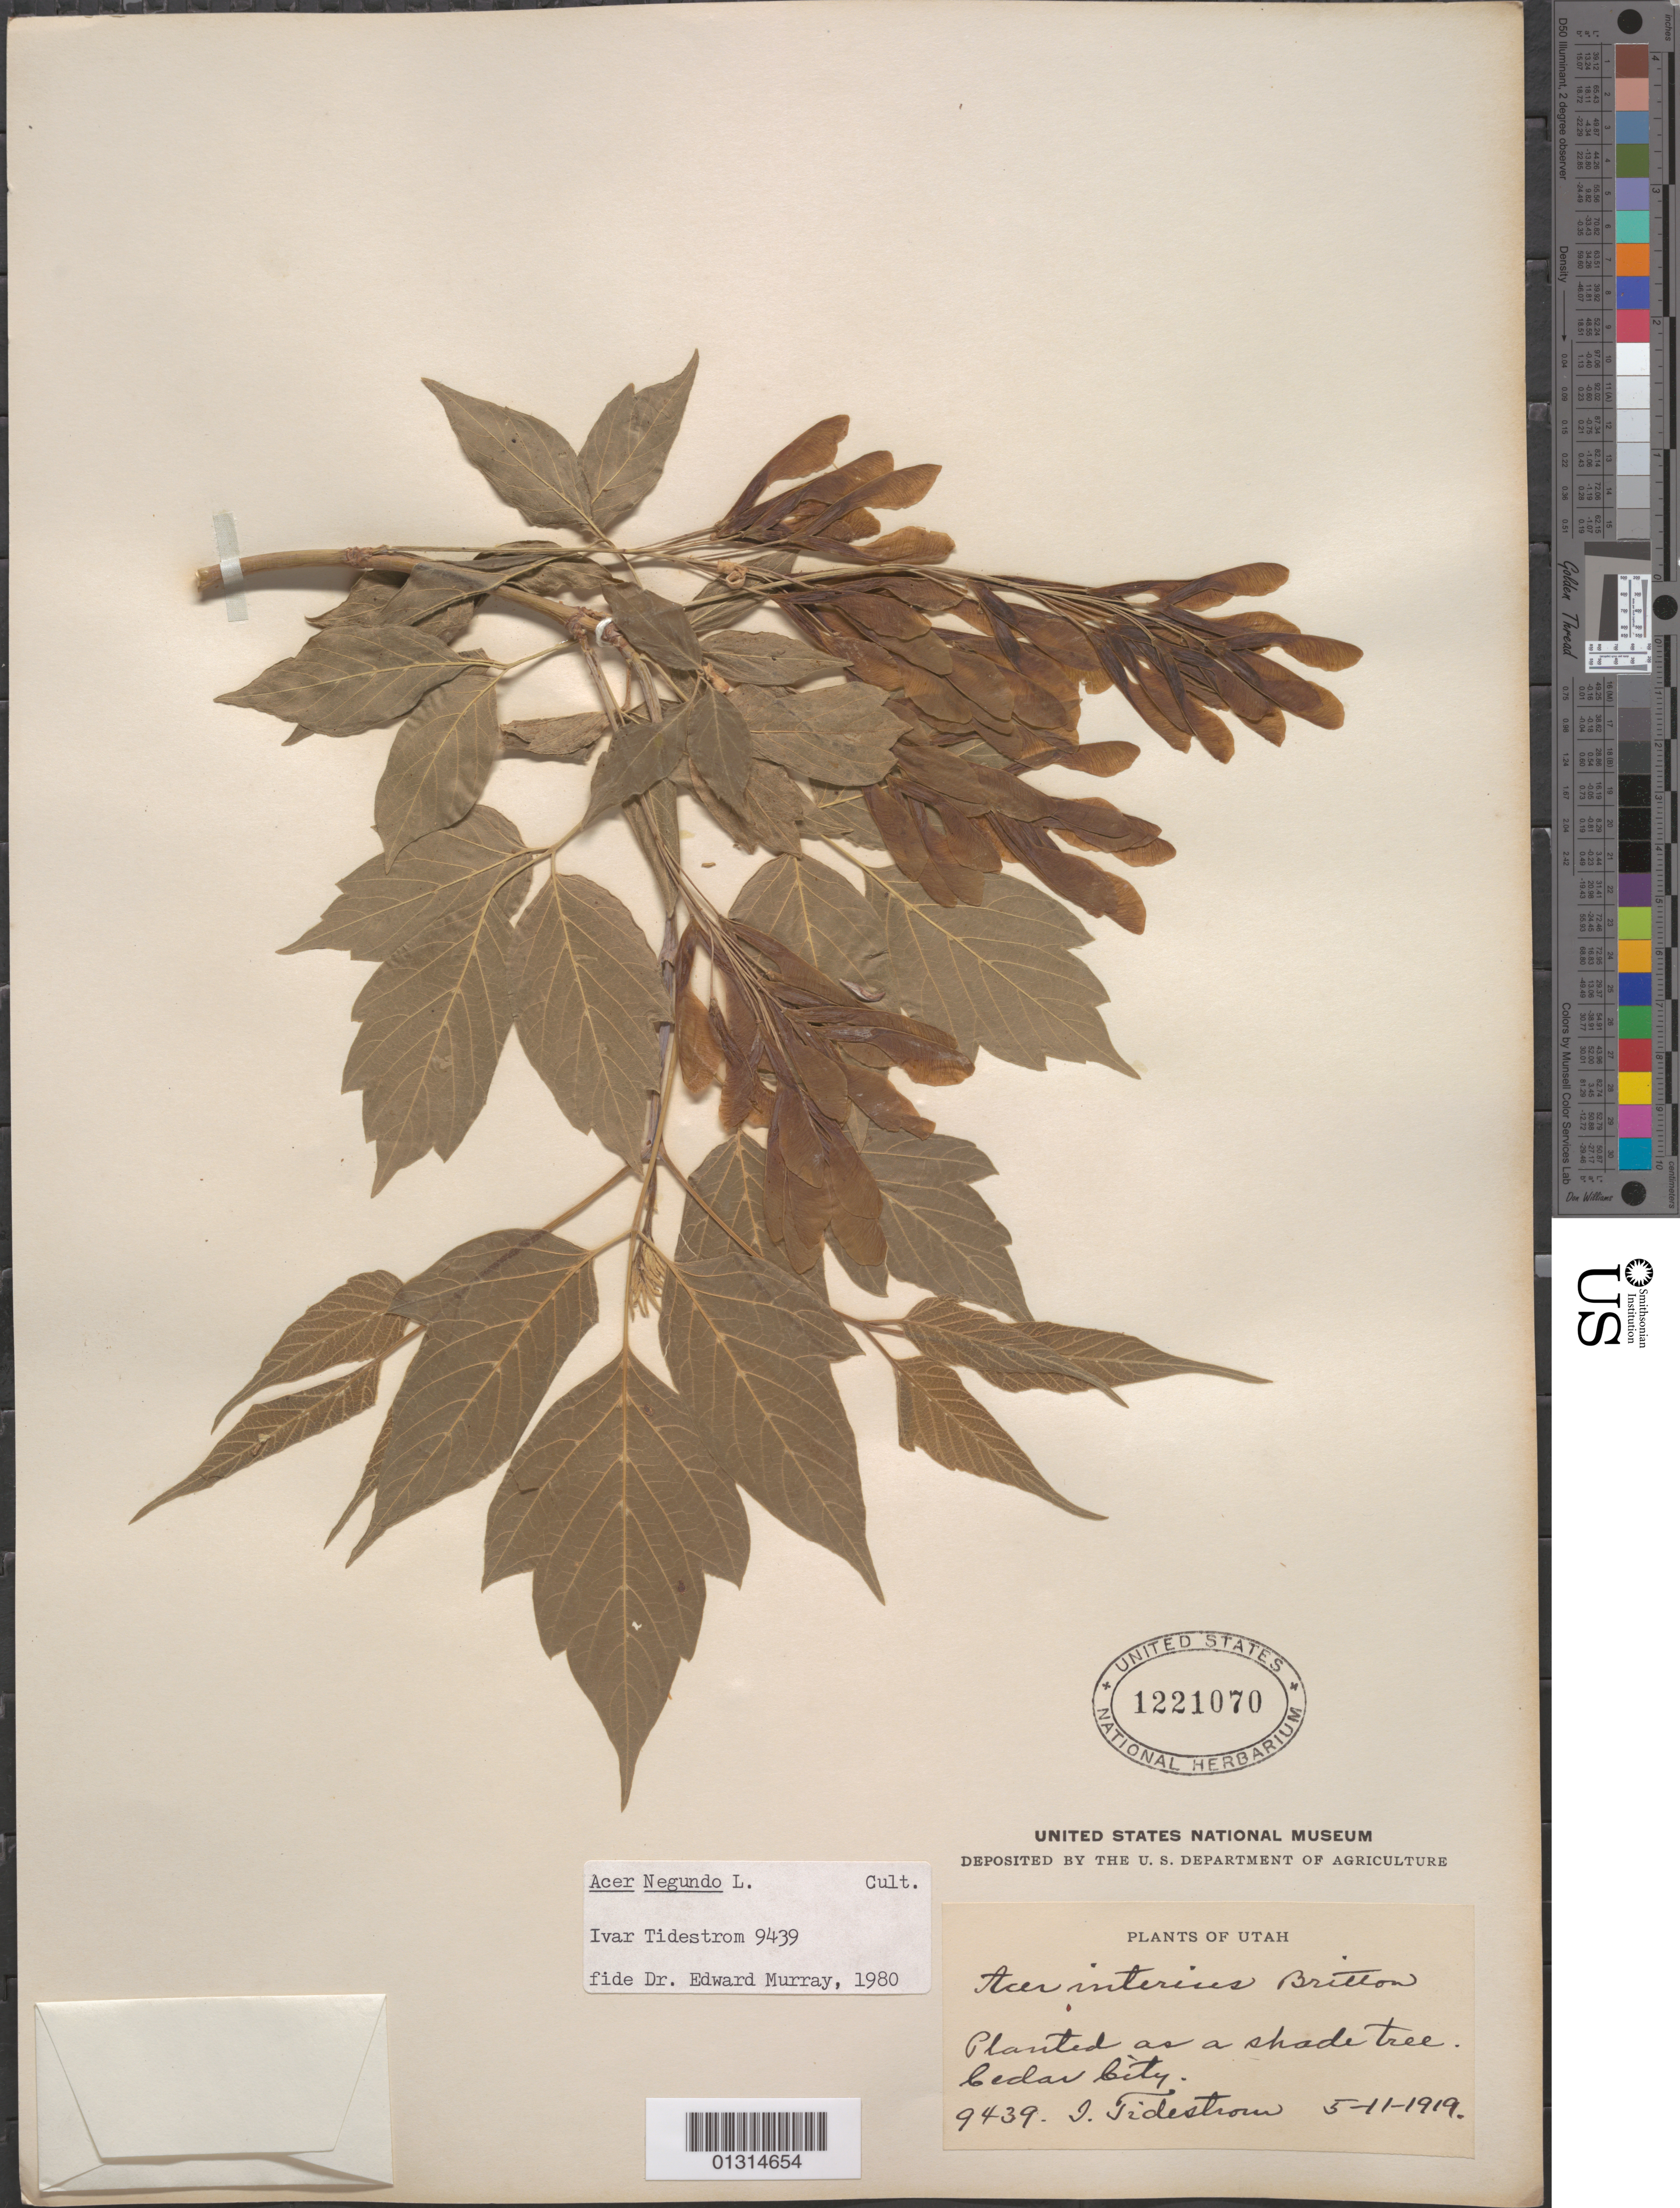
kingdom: Plantae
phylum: Tracheophyta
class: Magnoliopsida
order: Sapindales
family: Sapindaceae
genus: Acer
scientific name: Acer negundo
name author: L.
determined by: Murray, Edward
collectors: I. F. Tidestrom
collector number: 9439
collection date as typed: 5-11-1919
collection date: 1919-05-11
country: United States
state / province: Utah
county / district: Iron County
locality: Cedar City.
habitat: Planted as a shade tree.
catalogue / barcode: US 1221070